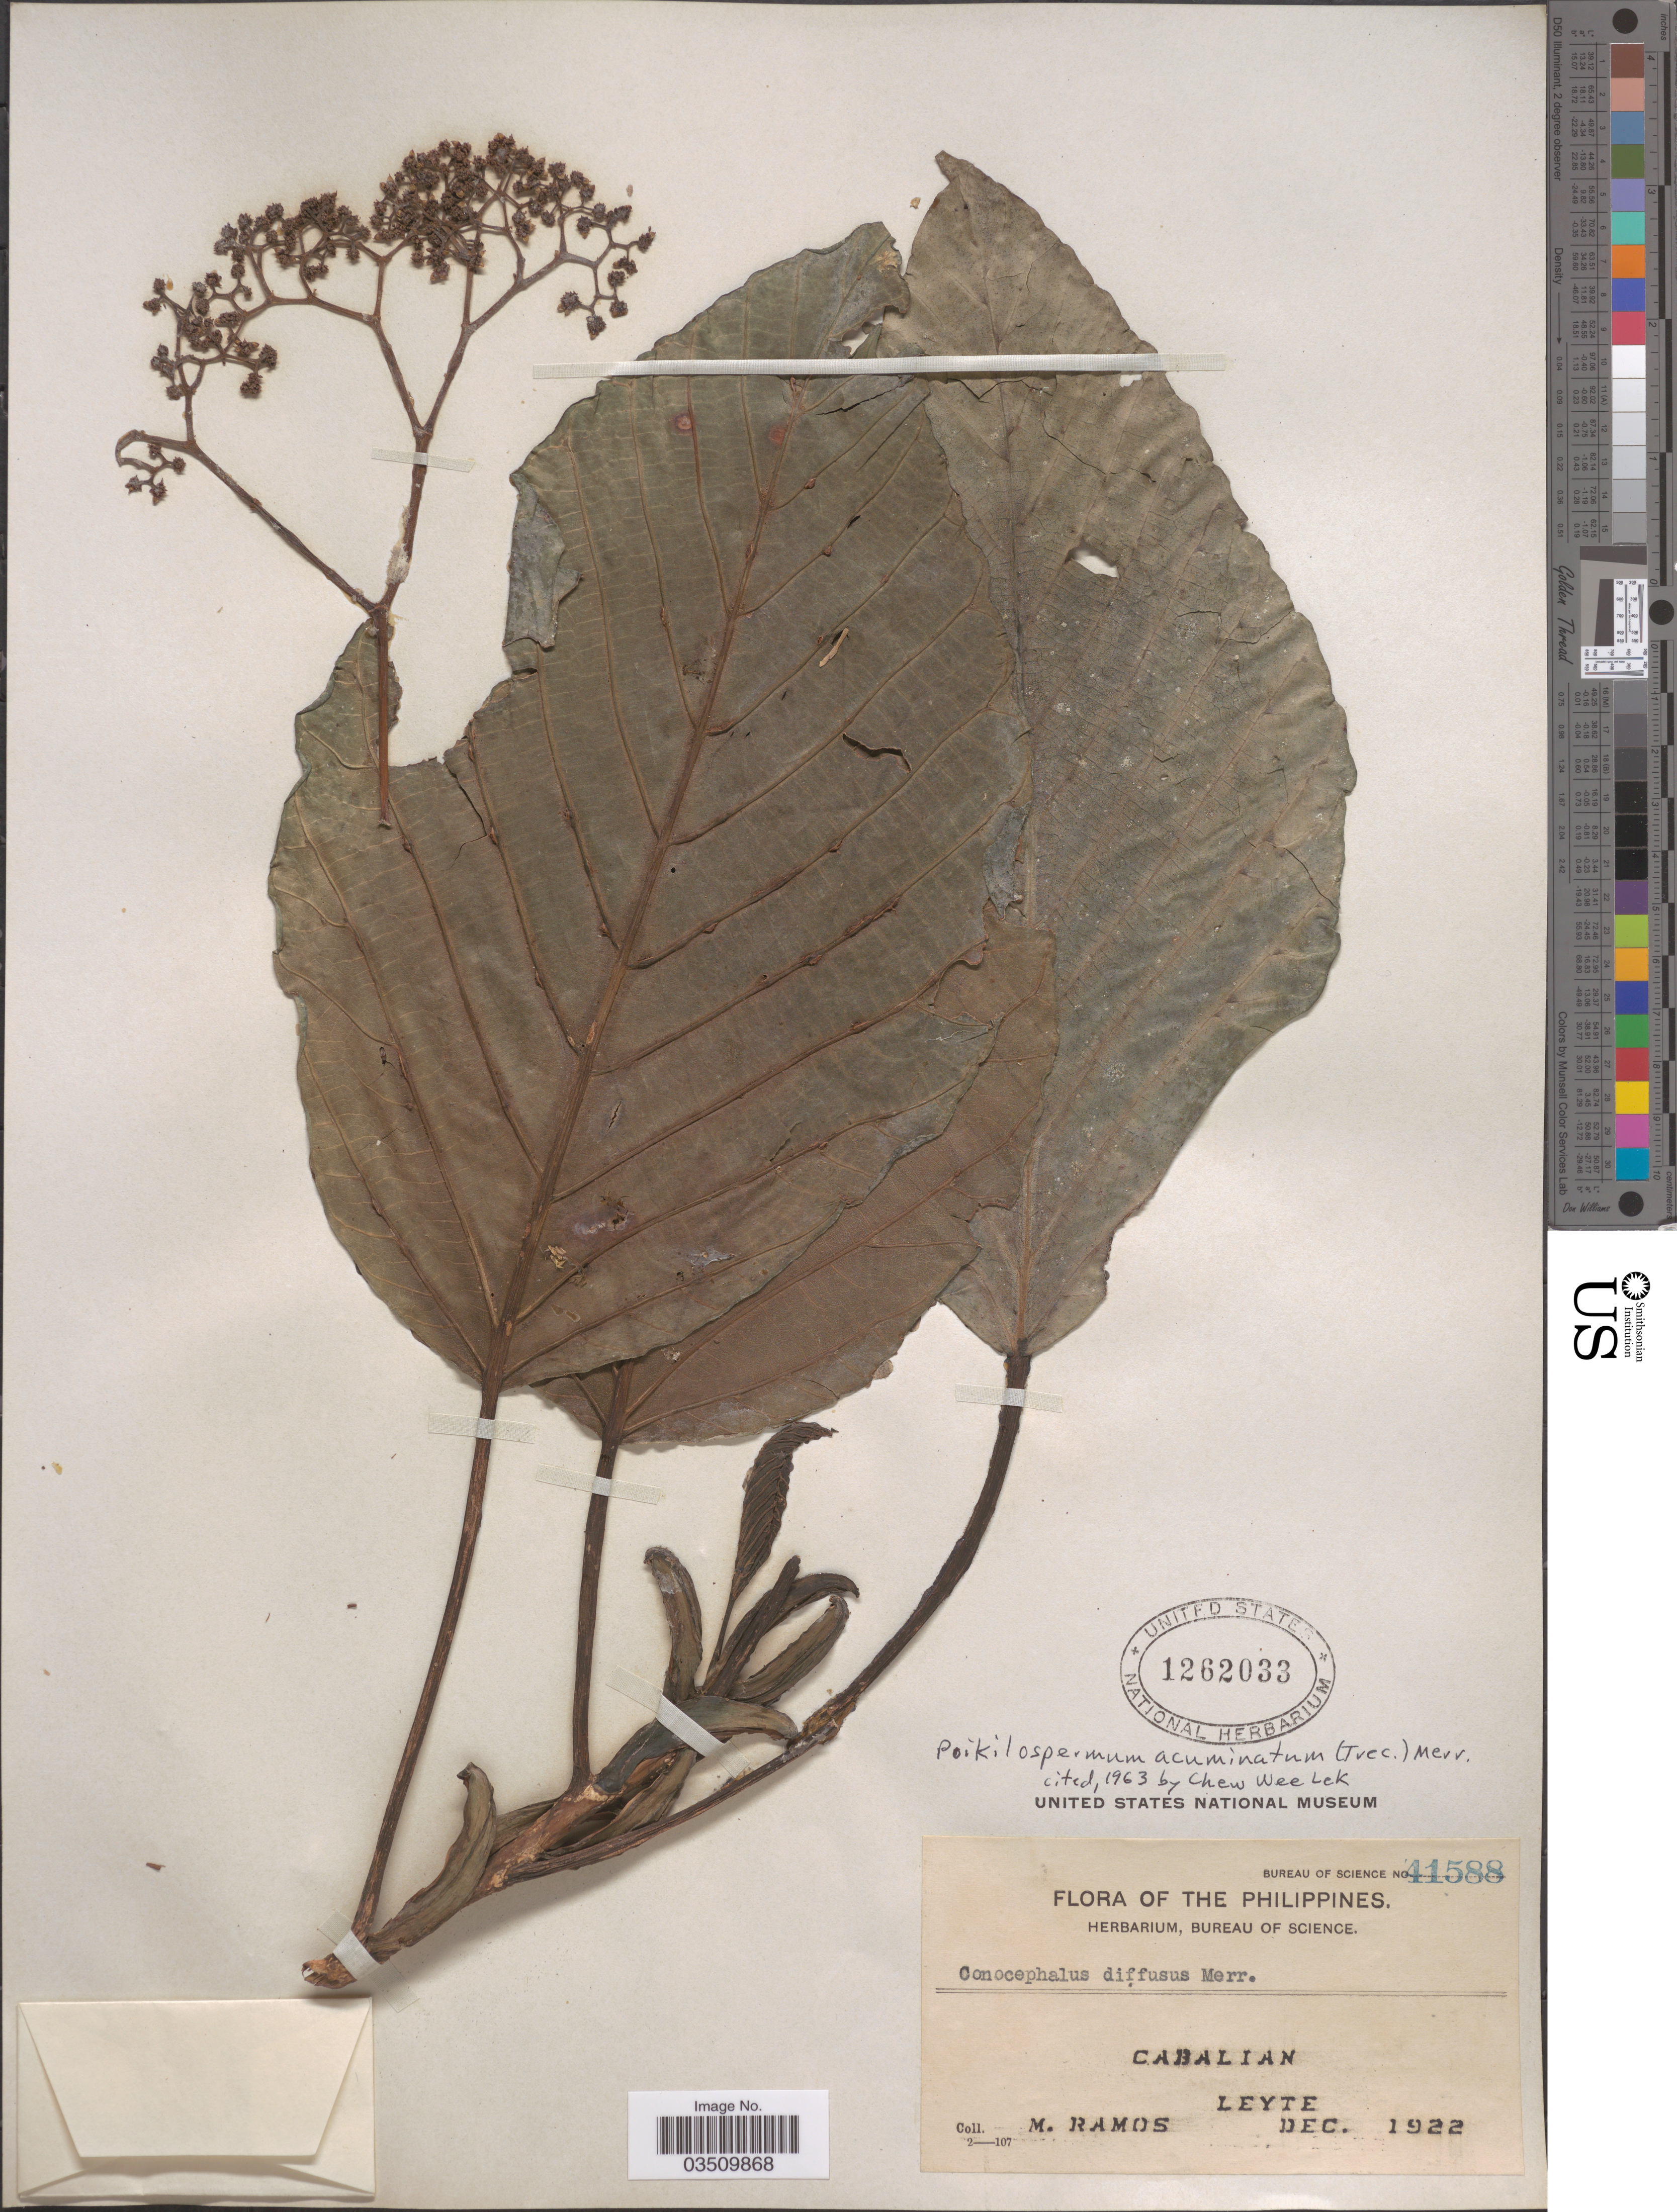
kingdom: Plantae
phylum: Tracheophyta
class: Magnoliopsida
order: Rosales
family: Urticaceae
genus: Poikilospermum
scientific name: Poikilospermum acuminatum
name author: (Trécul) Merr.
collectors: M. Ramos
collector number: Bureau of Science 41588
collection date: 1922-12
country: Philippines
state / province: Eastern Visayas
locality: Cabalian, Leyte.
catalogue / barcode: US 1262033